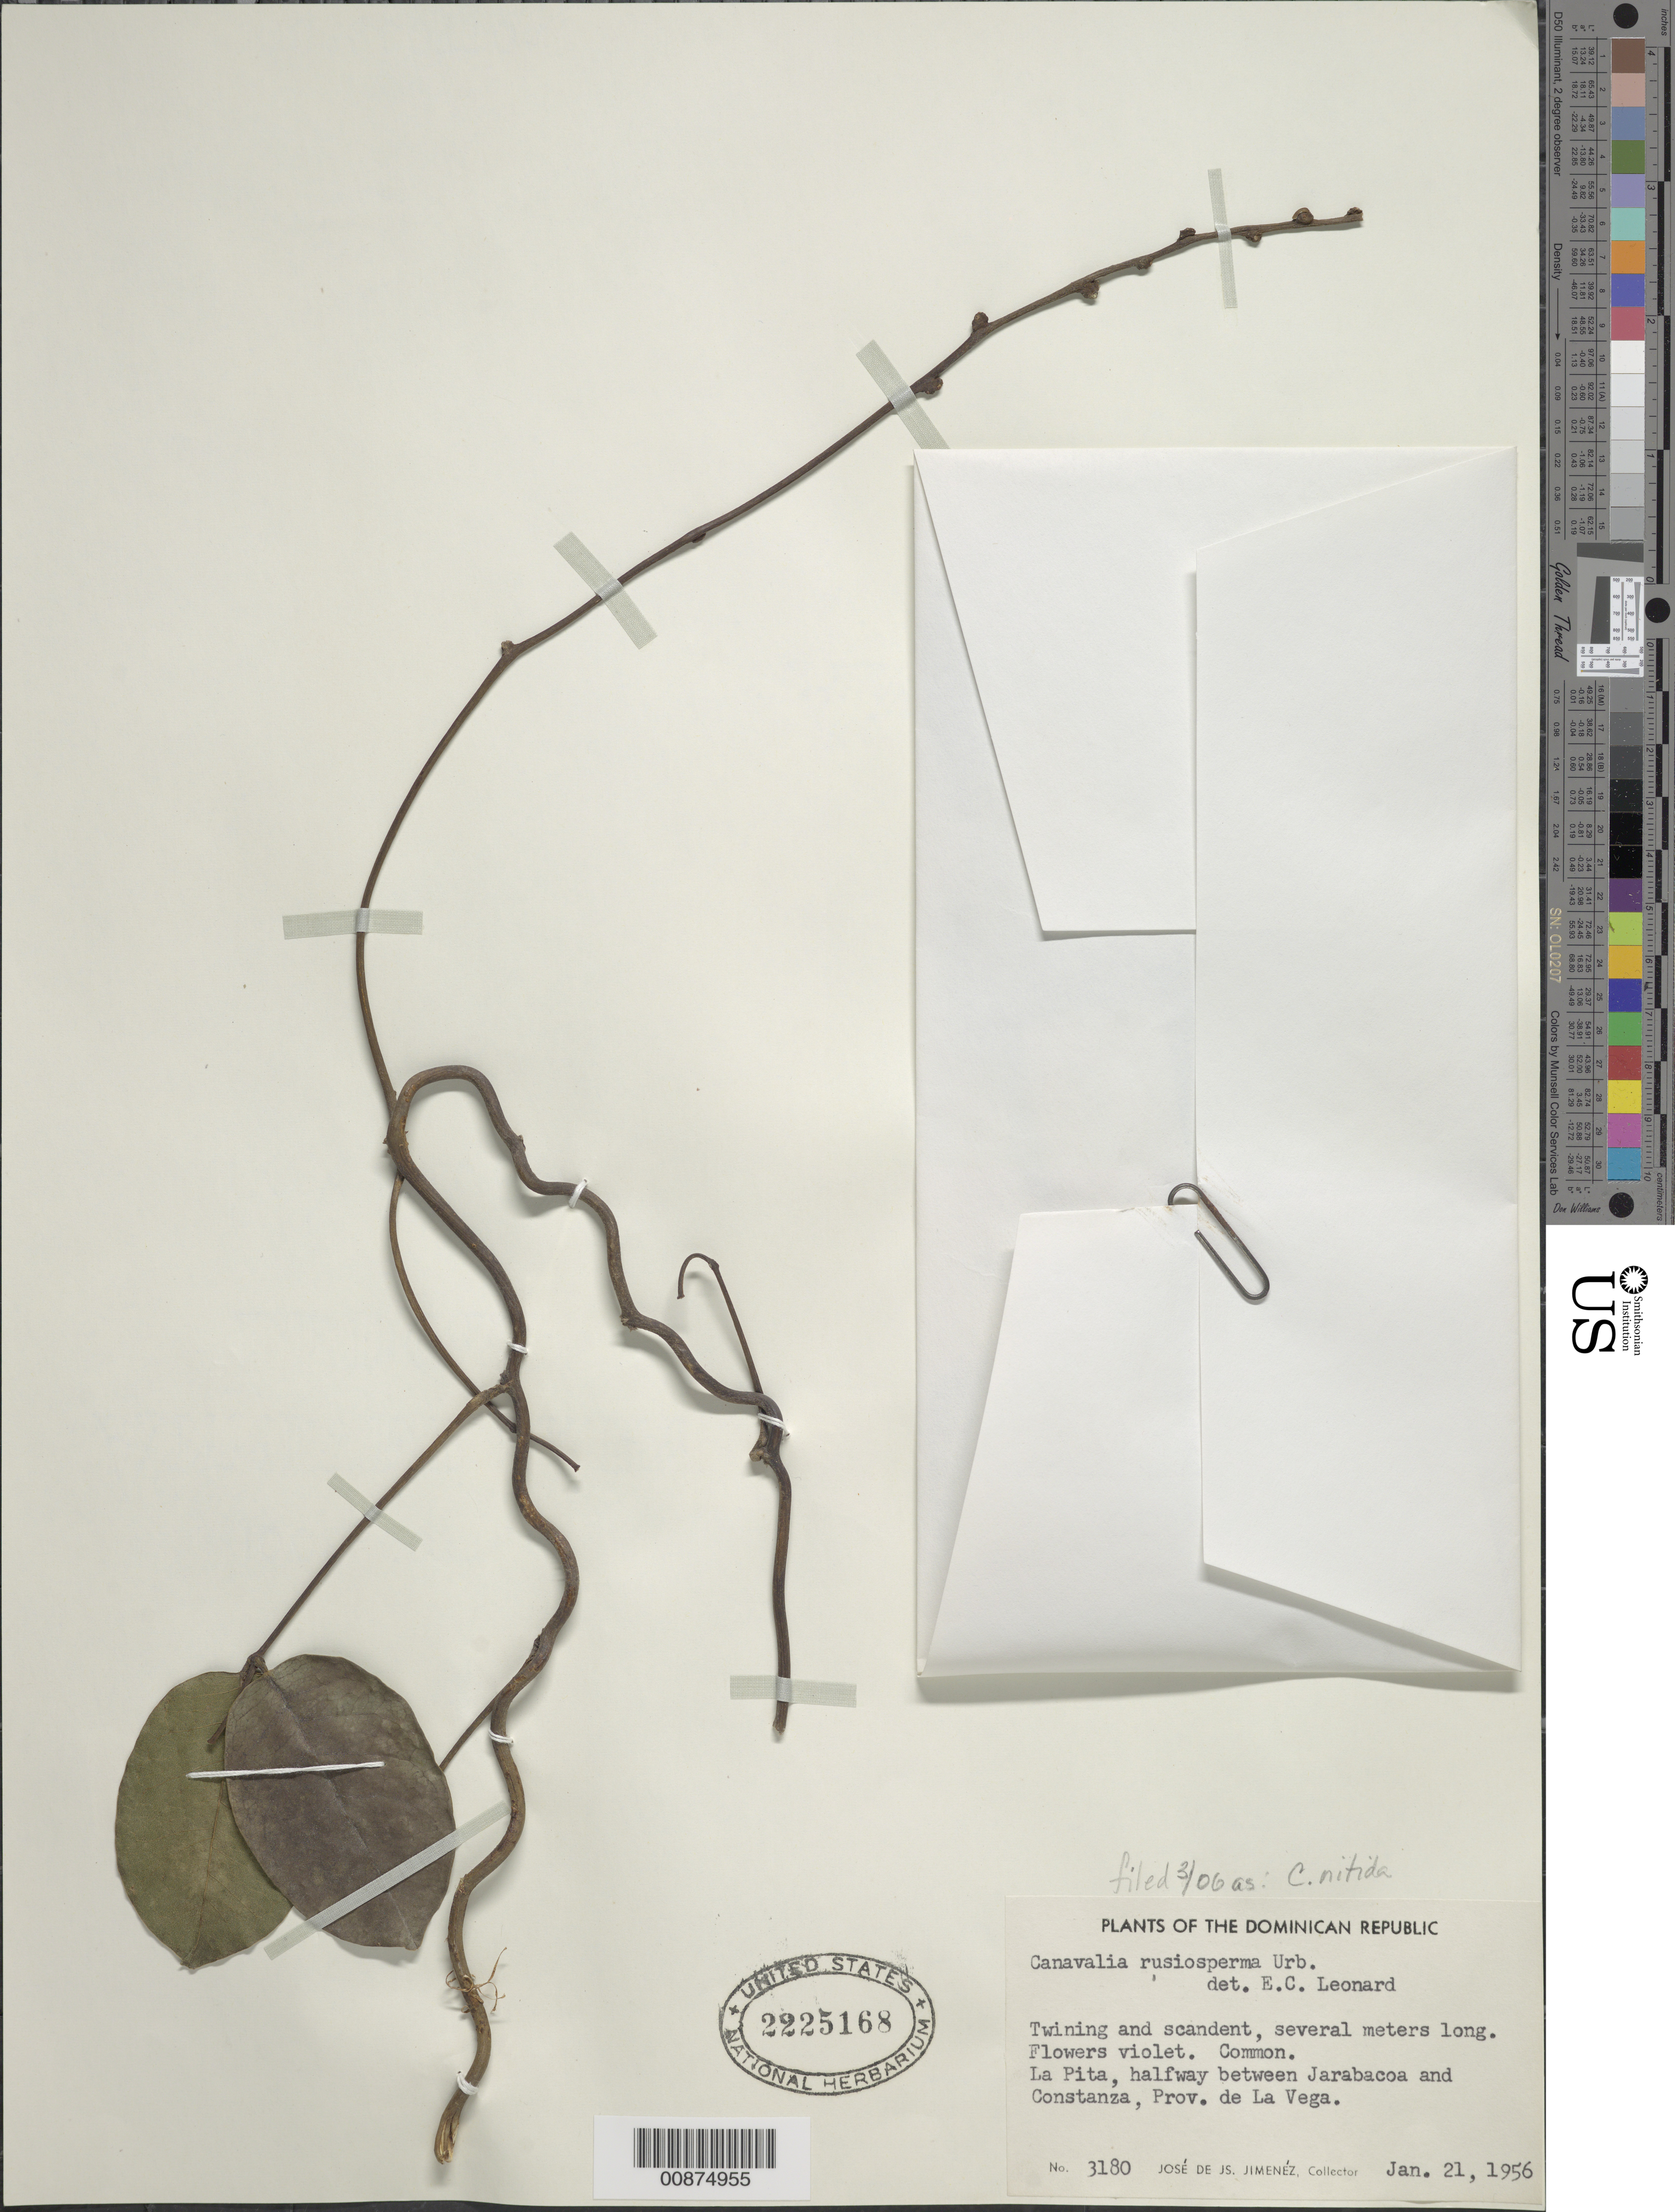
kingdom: Plantae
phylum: Tracheophyta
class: Magnoliopsida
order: Fabales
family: Fabaceae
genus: Canavalia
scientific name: Canavalia nitida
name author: (Cav.) Piper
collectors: J. J. Jiménez Almonte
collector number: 3180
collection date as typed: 21 Jan 1956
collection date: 1956-01-21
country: Dominican Republic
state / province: La Vega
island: Hispaniola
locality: La Pita, halfway between Jarabacoa and Constanza.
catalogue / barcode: US 2225168